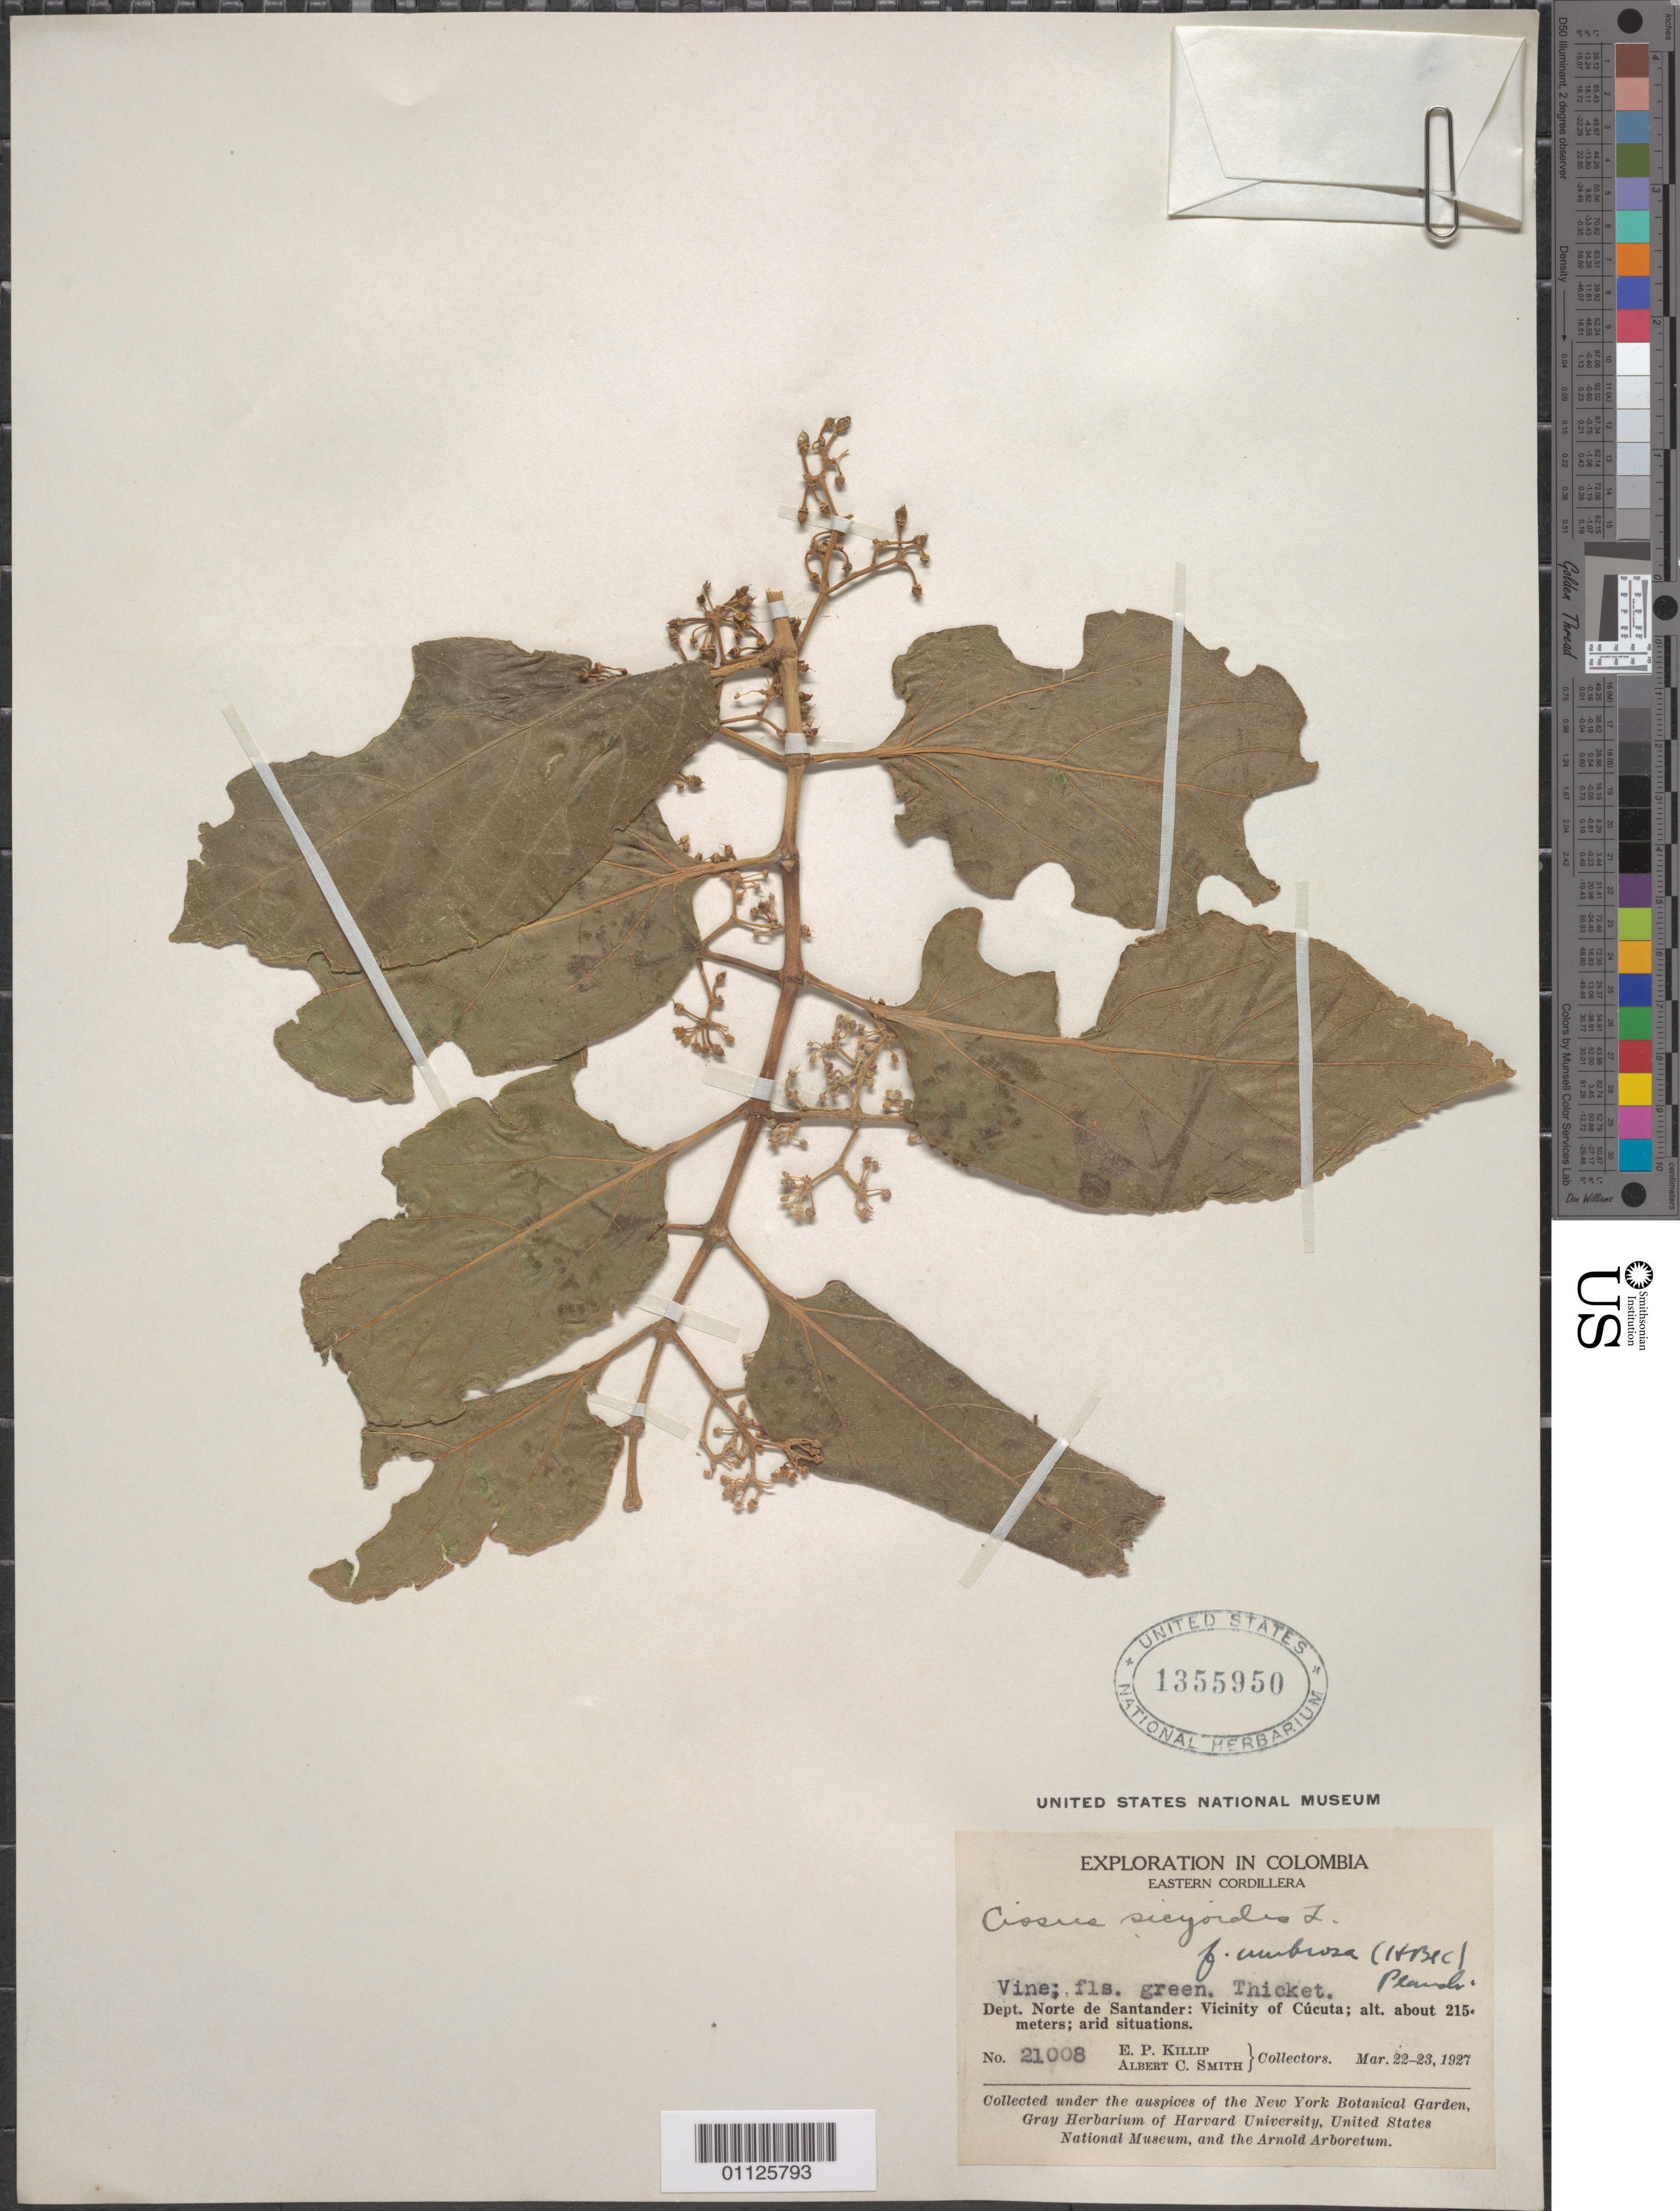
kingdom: Plantae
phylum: Tracheophyta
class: Magnoliopsida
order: Vitales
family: Vitaceae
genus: Cissus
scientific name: Cissus verticillata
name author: (L.) Nicolson & C.E. Jarvis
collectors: E. P. Killip & A. C. Smith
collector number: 21008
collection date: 1927-03-22/1927-03-23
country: Colombia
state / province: Norte de Santander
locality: Vicinity of Cucuta.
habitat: Vine. Thicket.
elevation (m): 215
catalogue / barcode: US 1355950